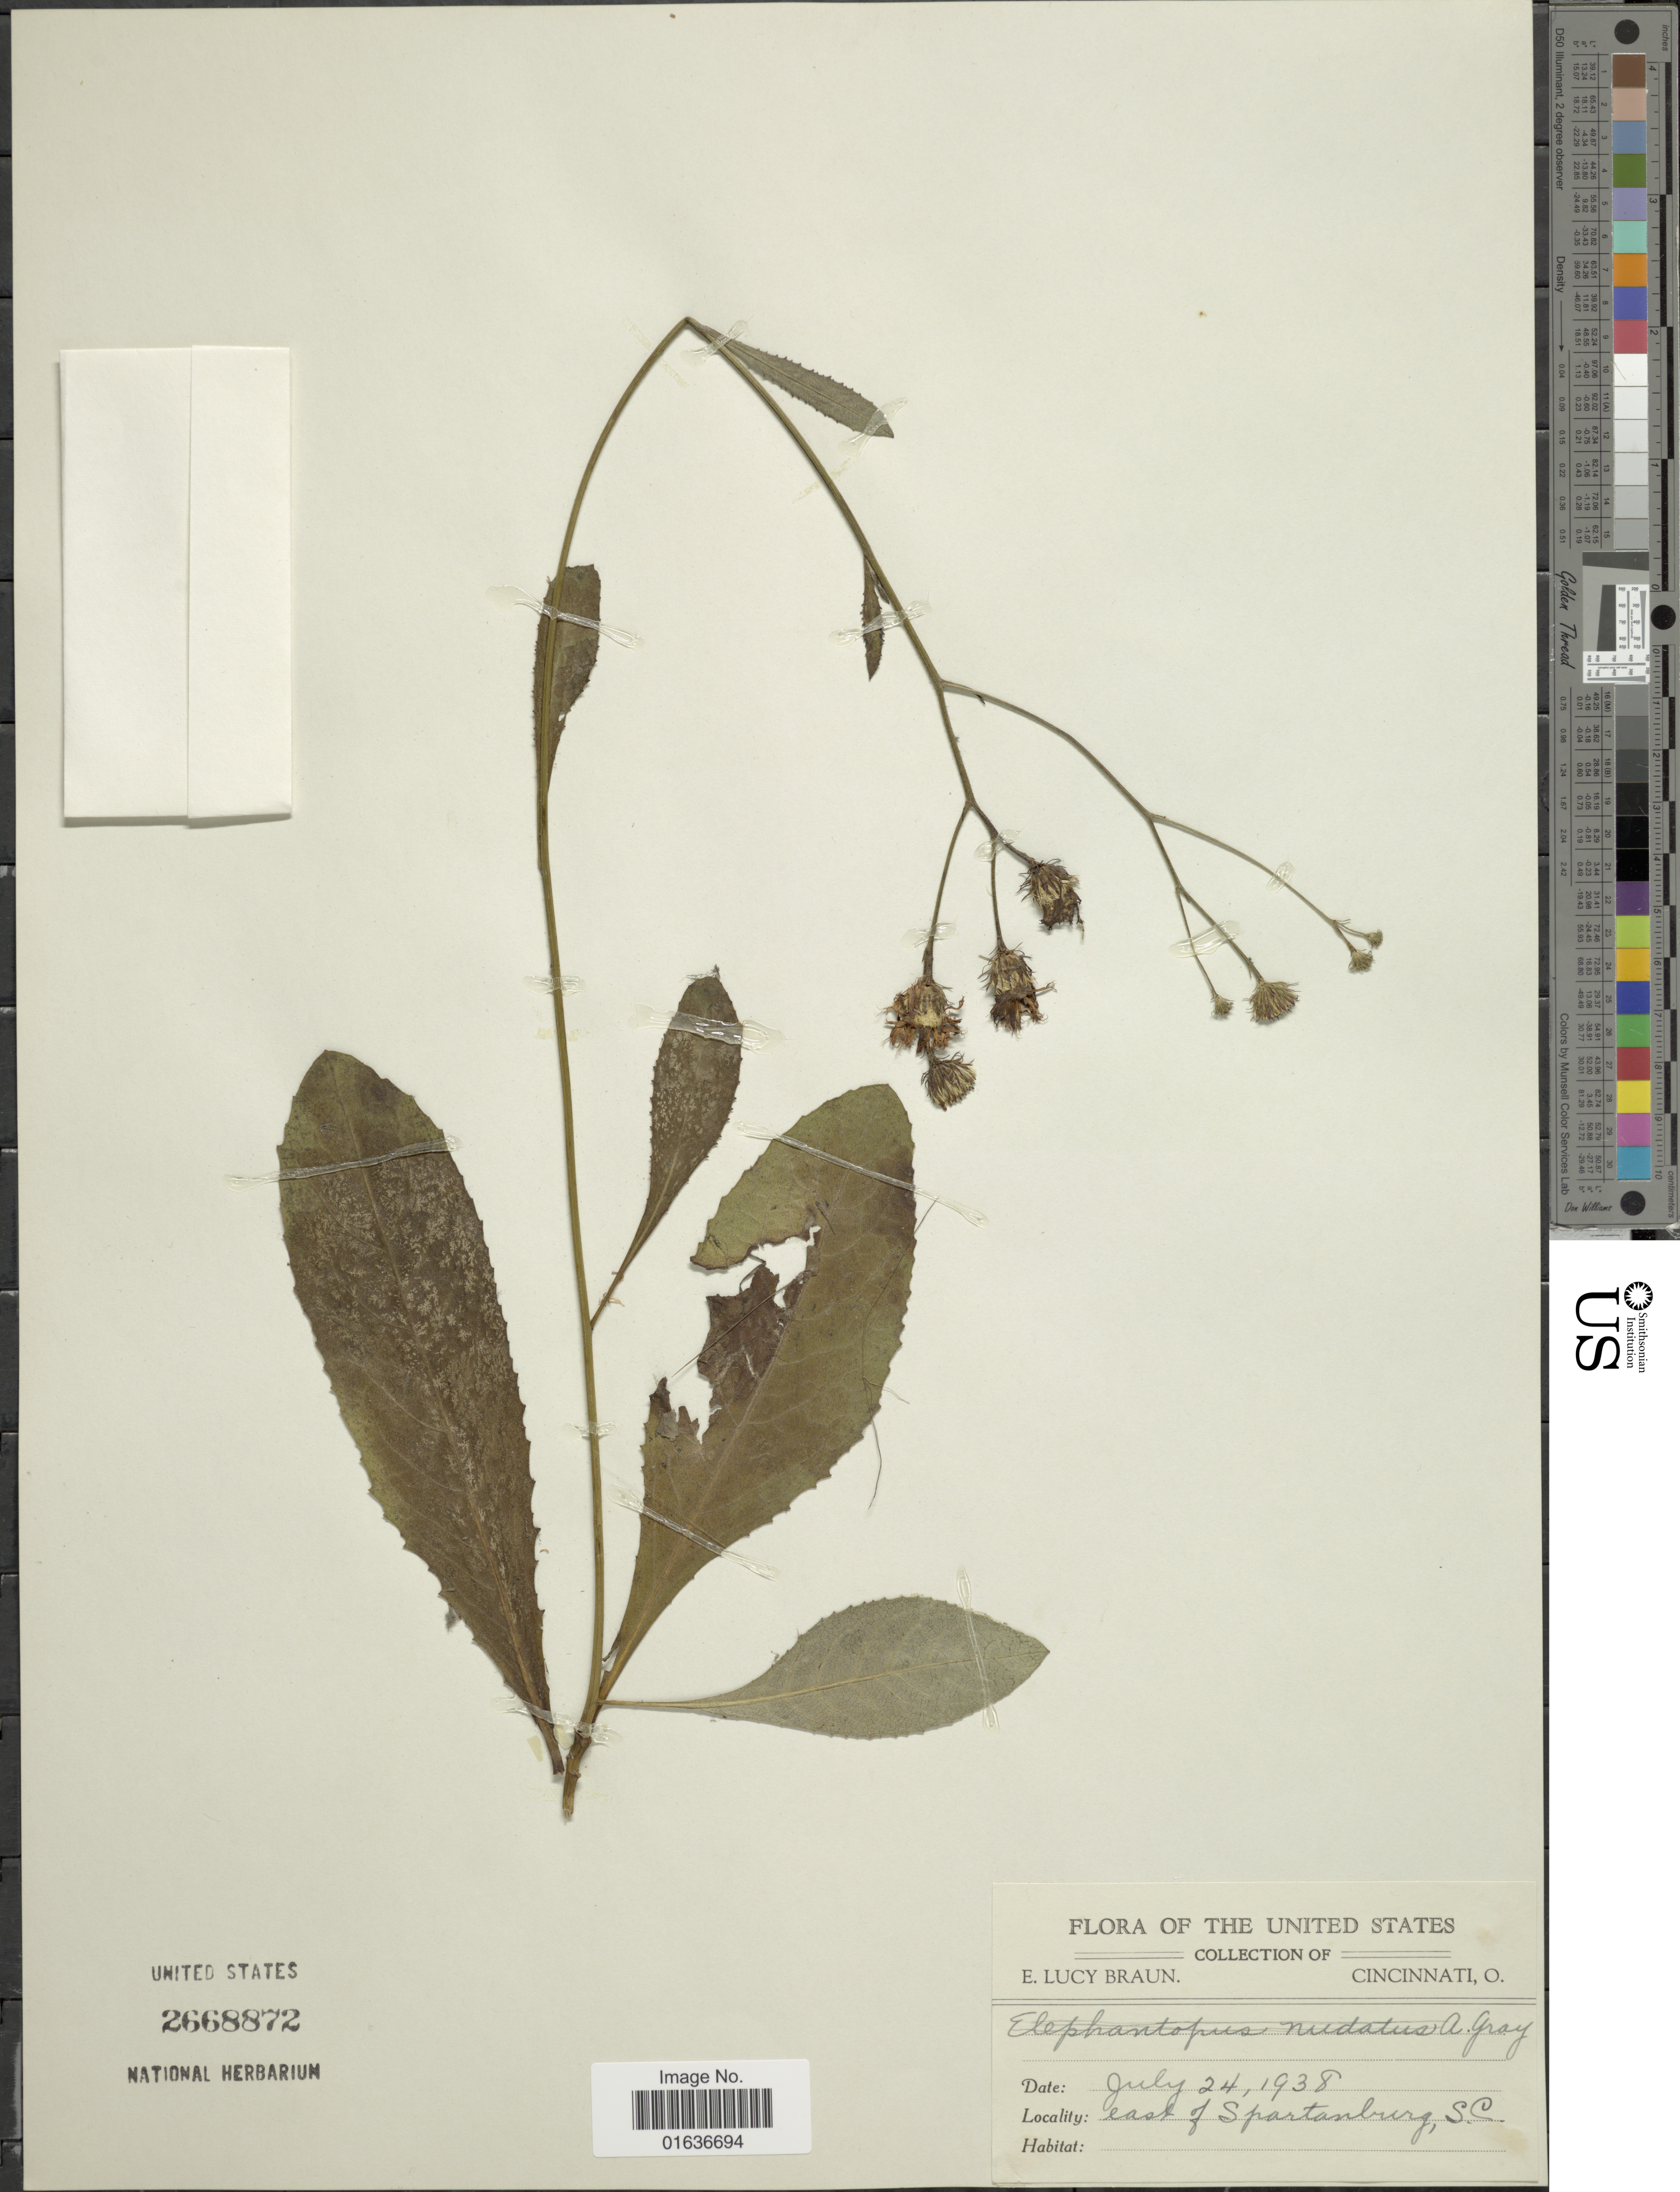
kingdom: Plantae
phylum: Tracheophyta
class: Magnoliopsida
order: Asterales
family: Asteraceae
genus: Elephantopus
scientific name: Elephantopus nudatus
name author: A. Gray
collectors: E. L. Braun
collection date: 1938-07-24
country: United States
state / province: South Carolina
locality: East of Spartanburg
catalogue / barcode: US 2668872